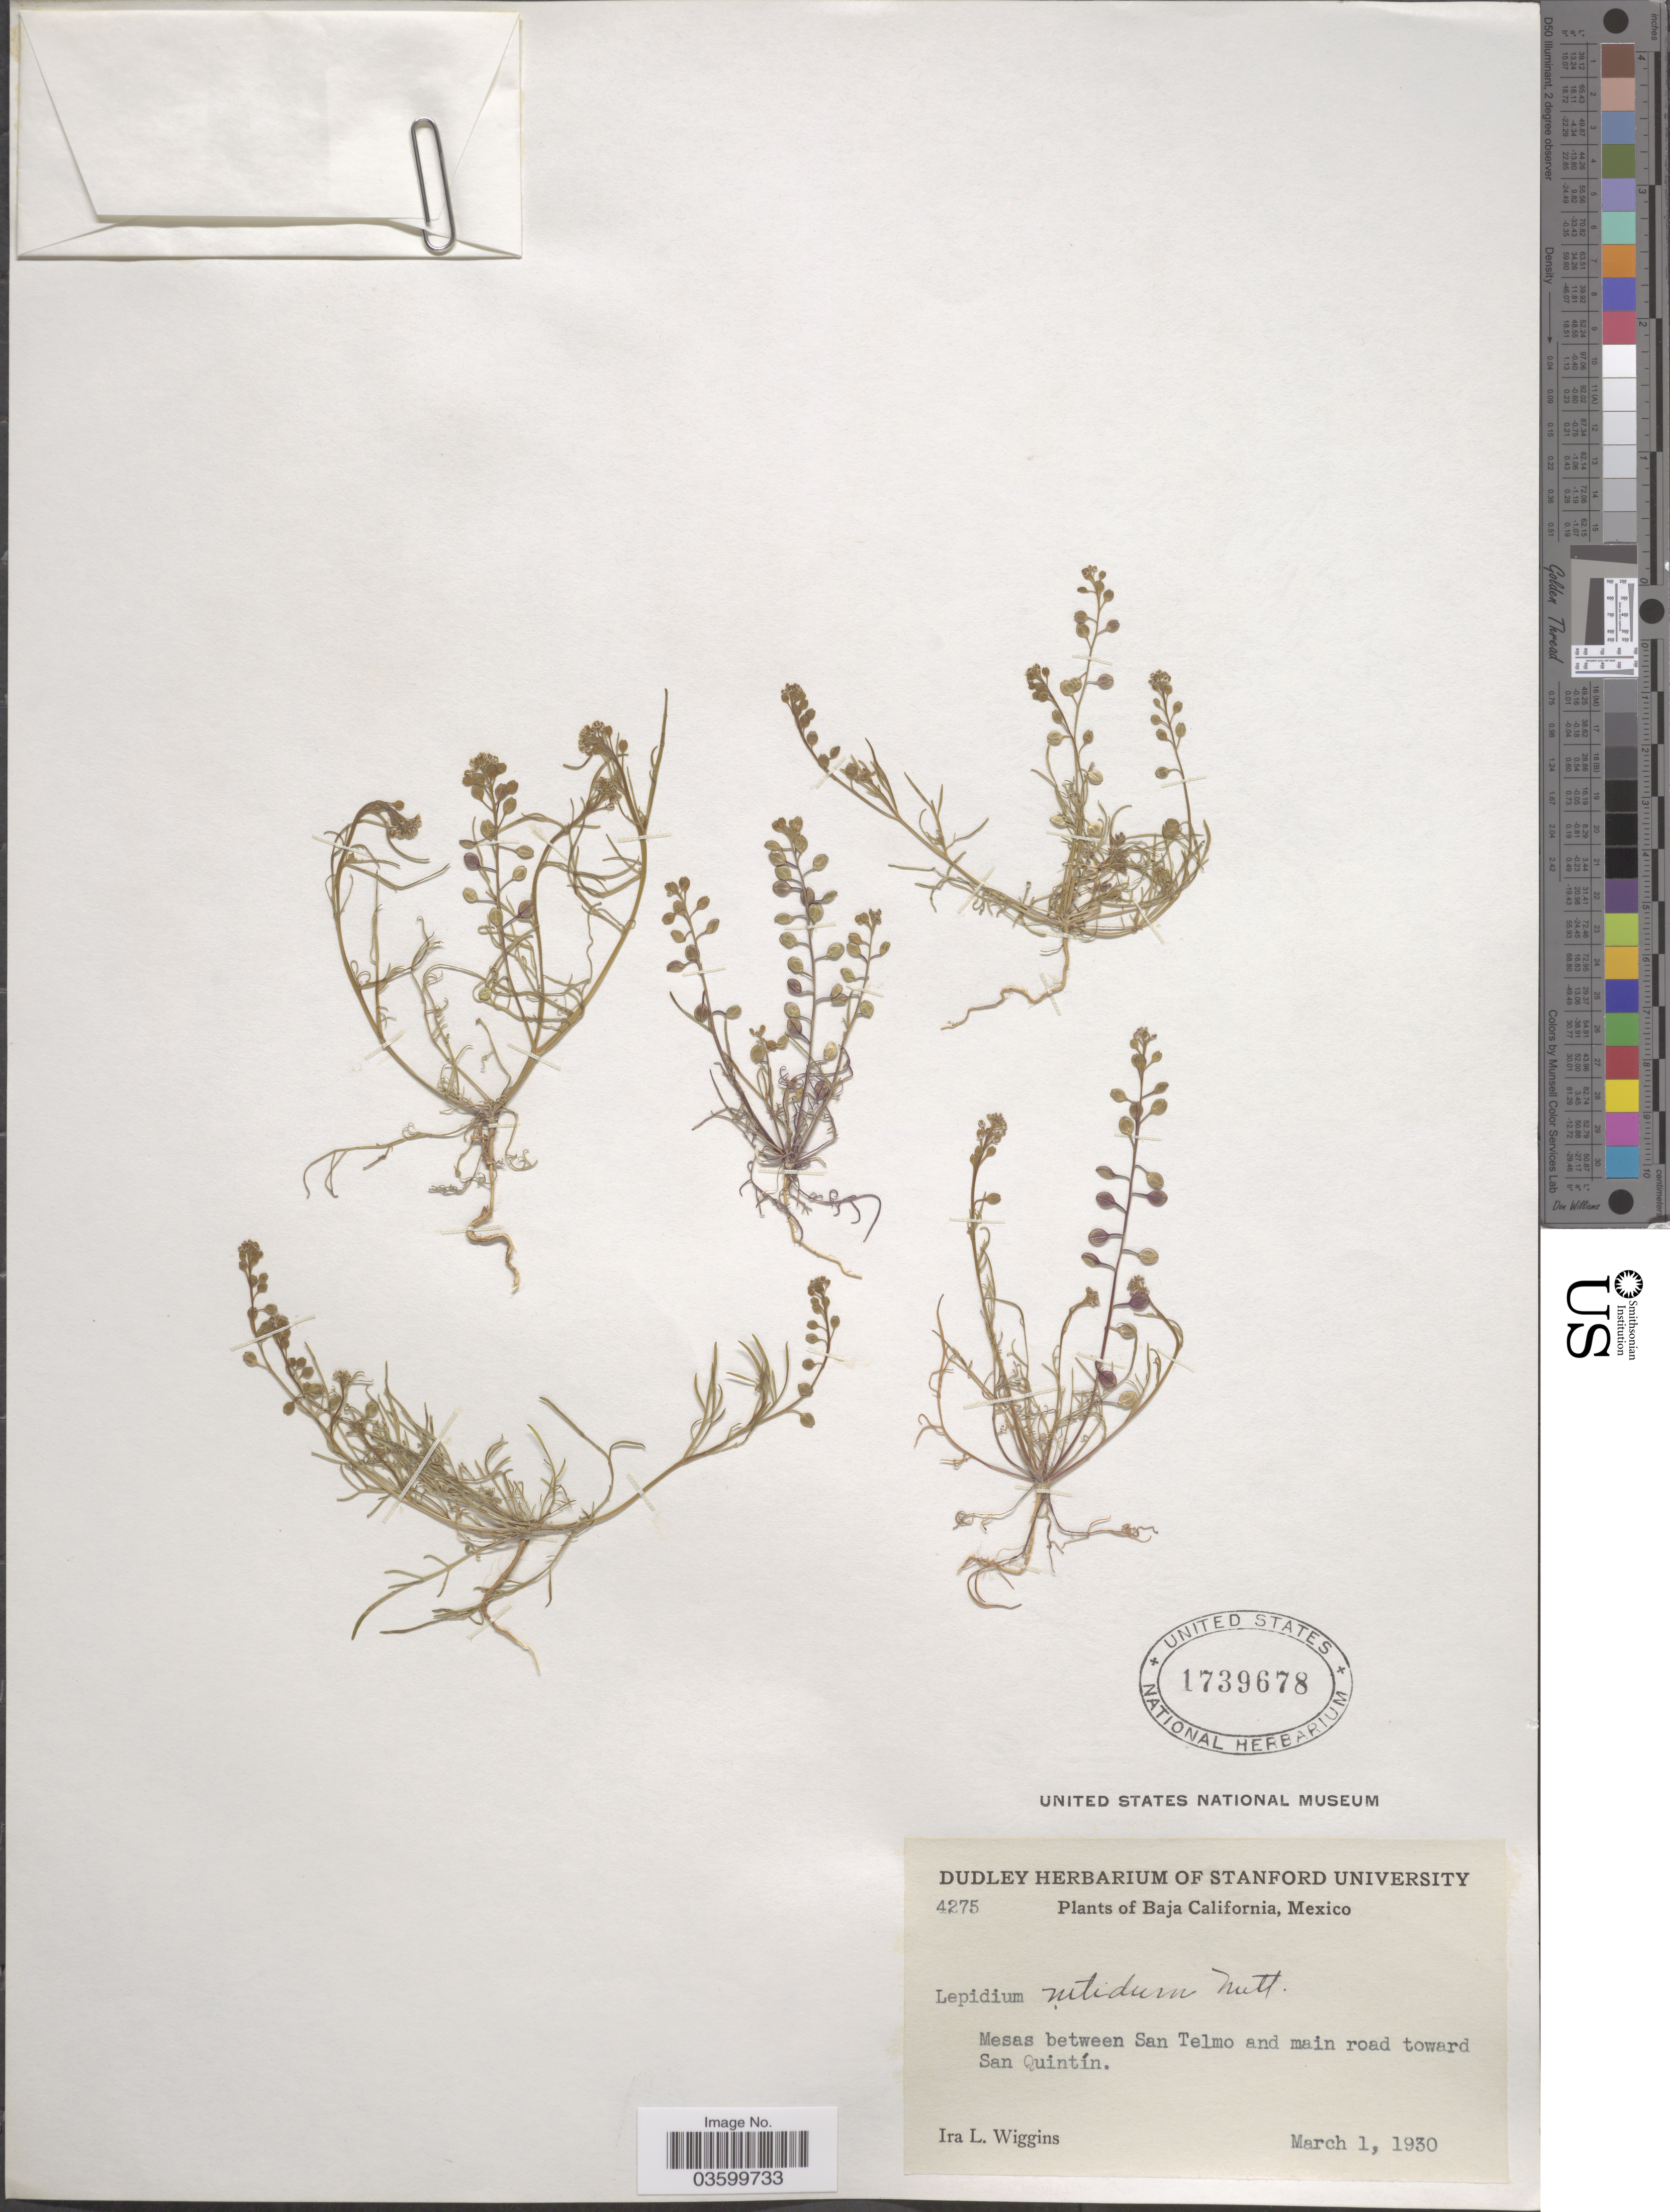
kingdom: Plantae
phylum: Tracheophyta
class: Magnoliopsida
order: Brassicales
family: Brassicaceae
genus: Lepidium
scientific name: Lepidium nitidum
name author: Nutt.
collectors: I. L. Wiggins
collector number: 4275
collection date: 1930-03-01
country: Mexico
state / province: Baja California Norte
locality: Mesas between San Telmo and main road toward San Quintín.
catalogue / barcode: US 1739678